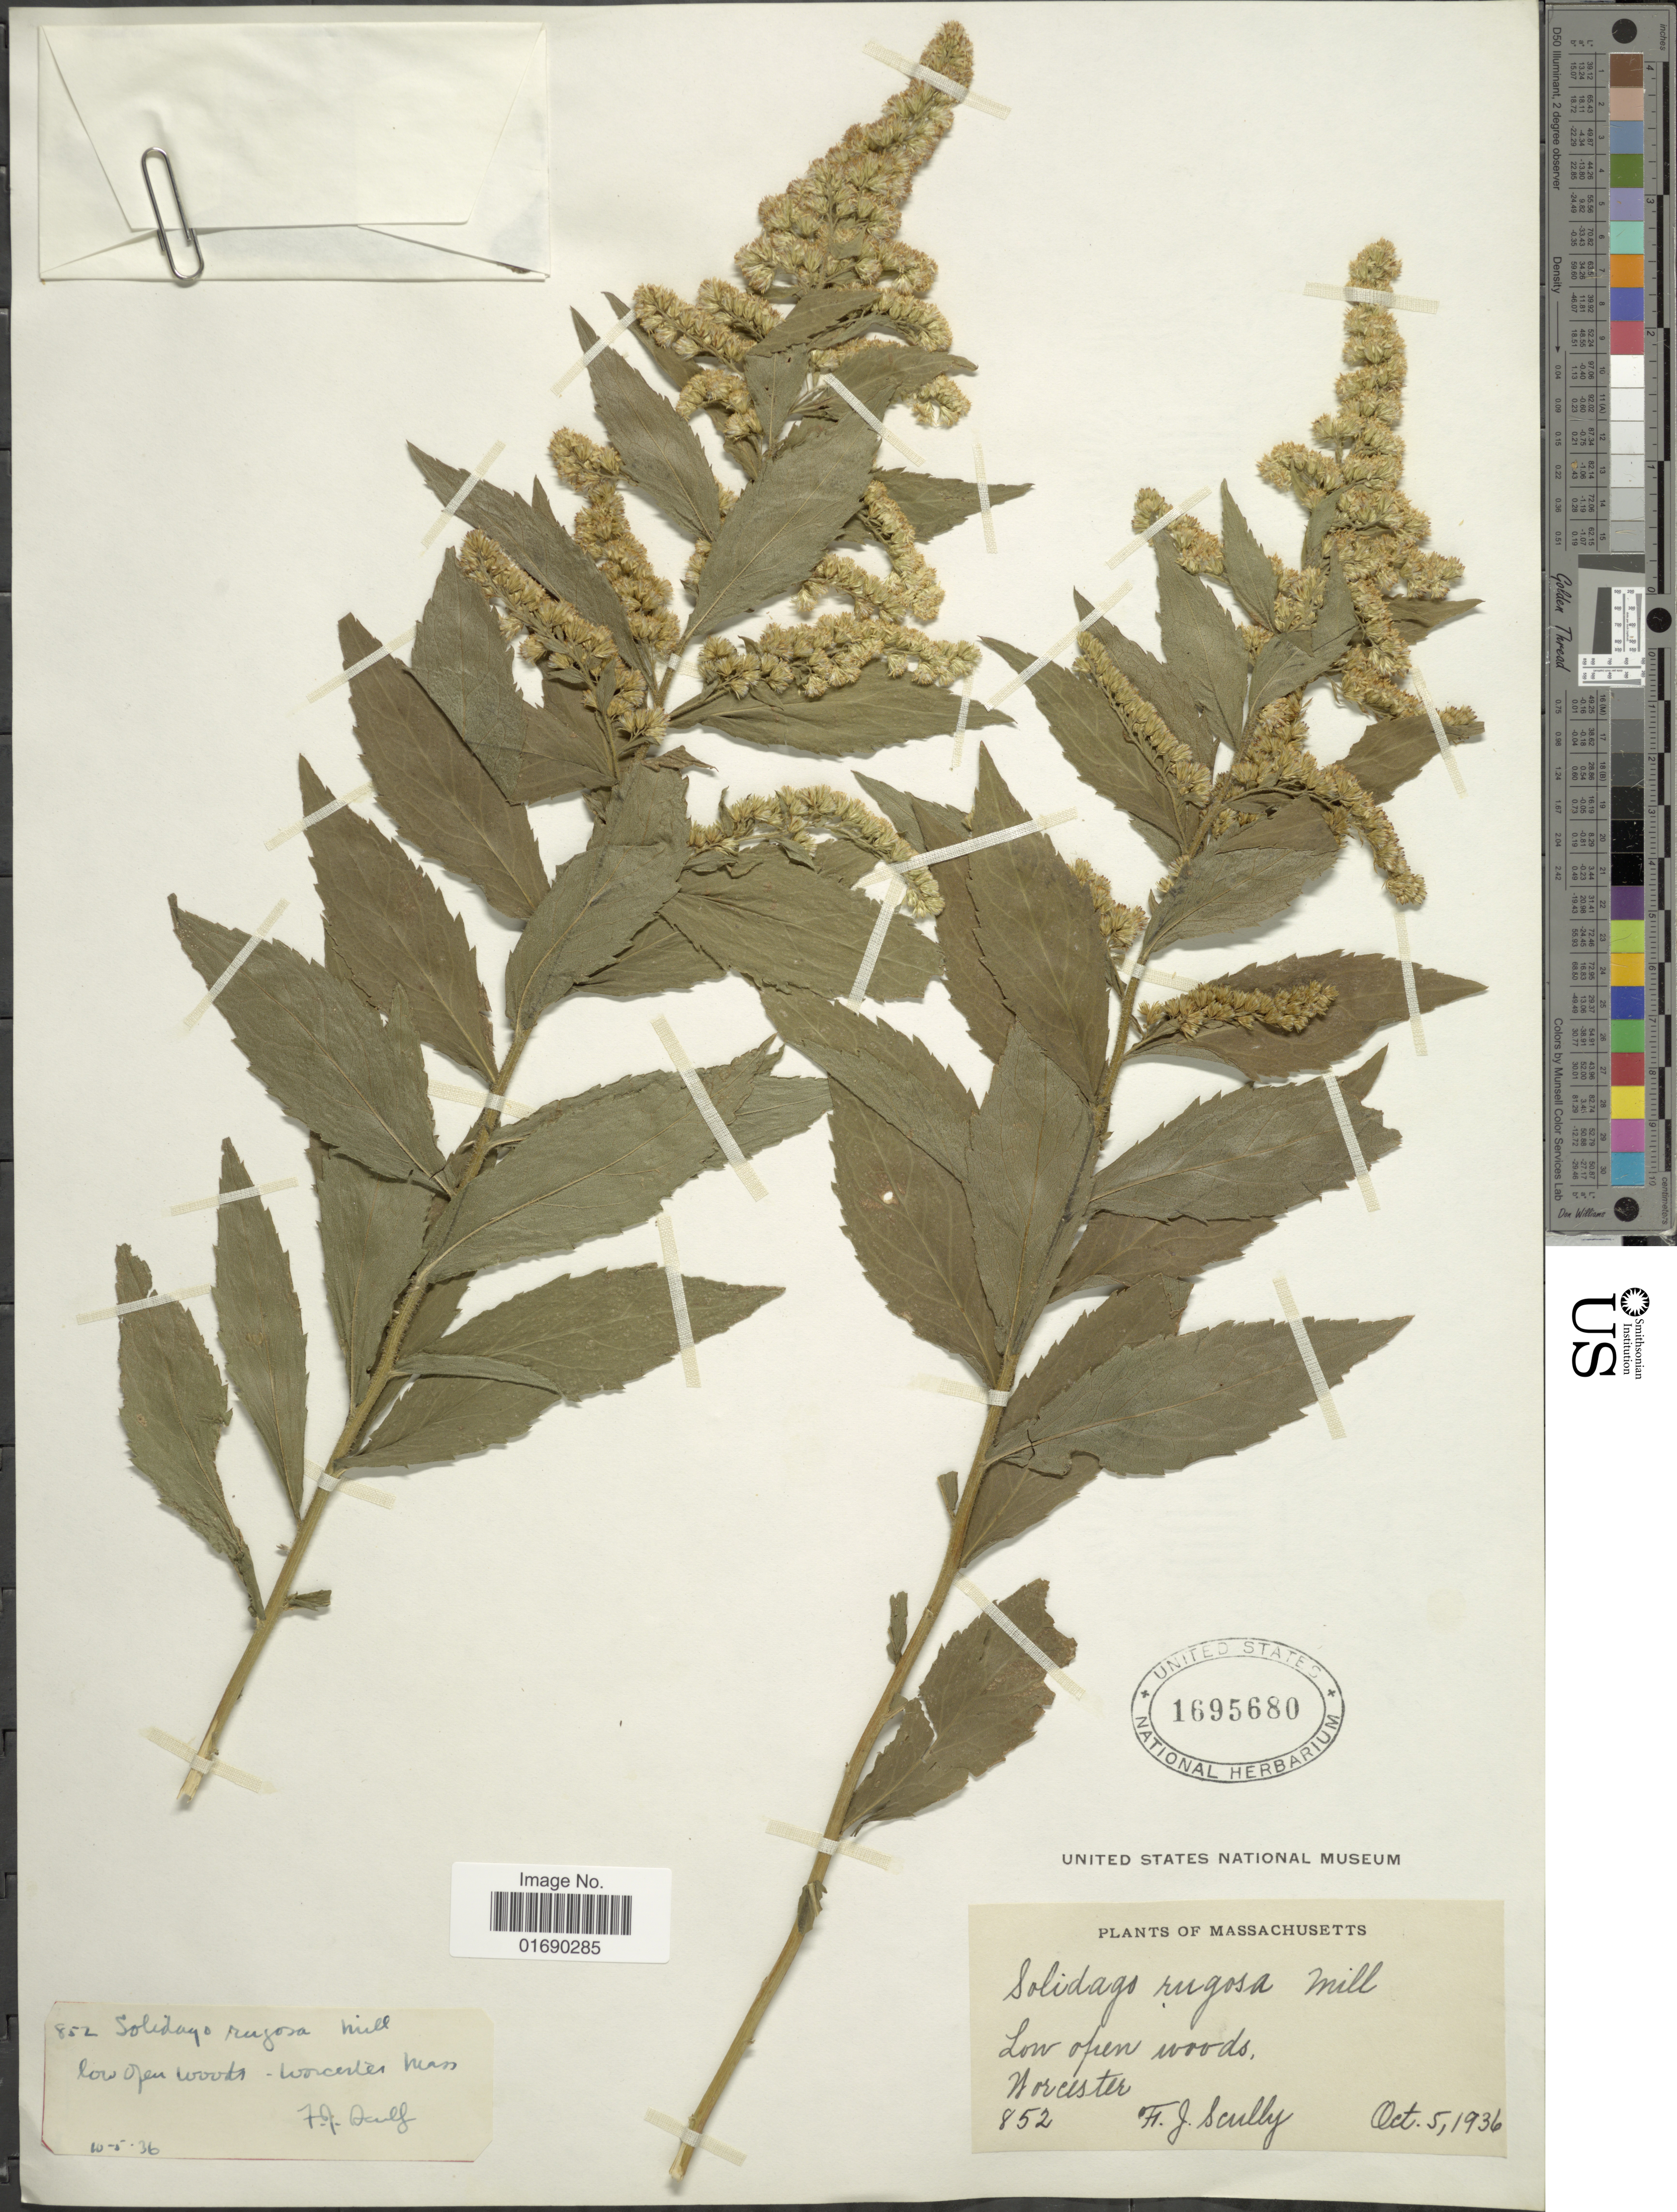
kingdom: Plantae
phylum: Tracheophyta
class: Magnoliopsida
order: Asterales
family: Asteraceae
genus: Solidago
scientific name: Solidago rugosa var. villosa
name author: Mill.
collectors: F. Scully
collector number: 852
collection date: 1936-10-05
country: United States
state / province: Massachusetts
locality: Low open woods, Worcester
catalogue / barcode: US 1695680